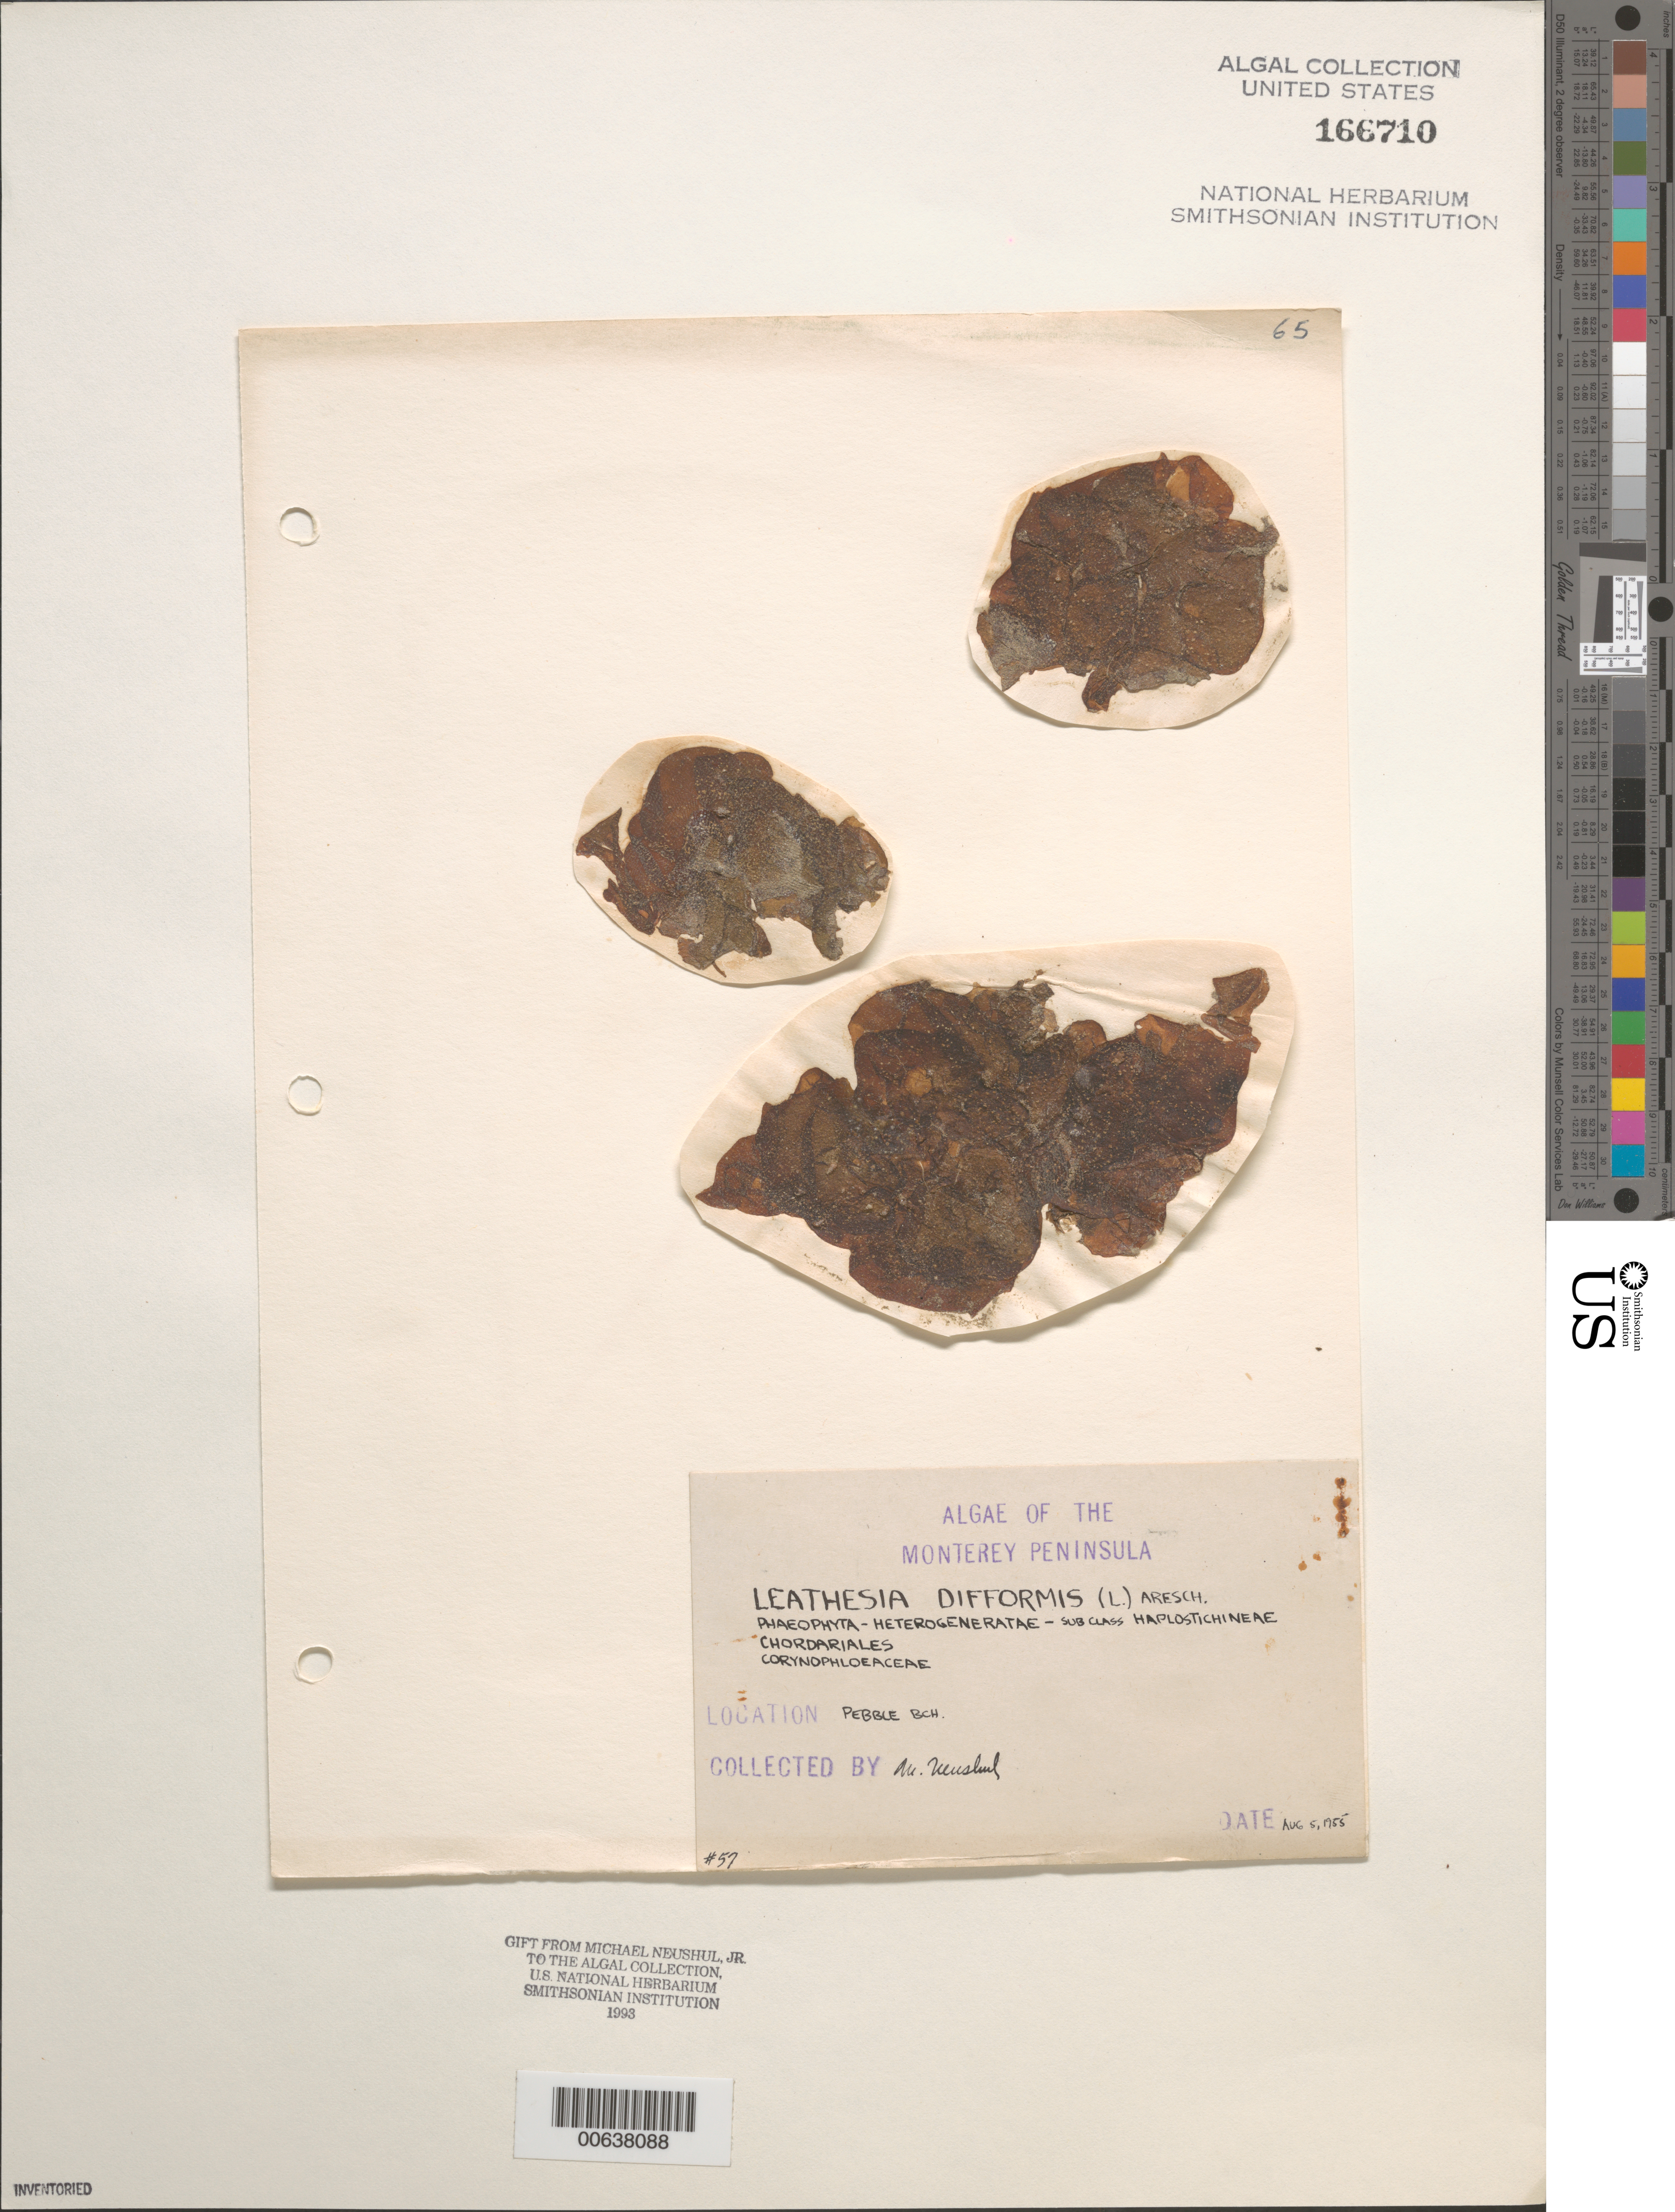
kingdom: Chromista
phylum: Ochrophyta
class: Phaeophyceae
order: Ectocarpales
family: Chordariaceae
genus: Leathesia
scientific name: Leathesia difformis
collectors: M. Neushul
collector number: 57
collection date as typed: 05 Aug 1955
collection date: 1955-08-05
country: United States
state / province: California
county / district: Monterey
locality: Pebble Beach, Monterey Peninsula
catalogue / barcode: US 166710